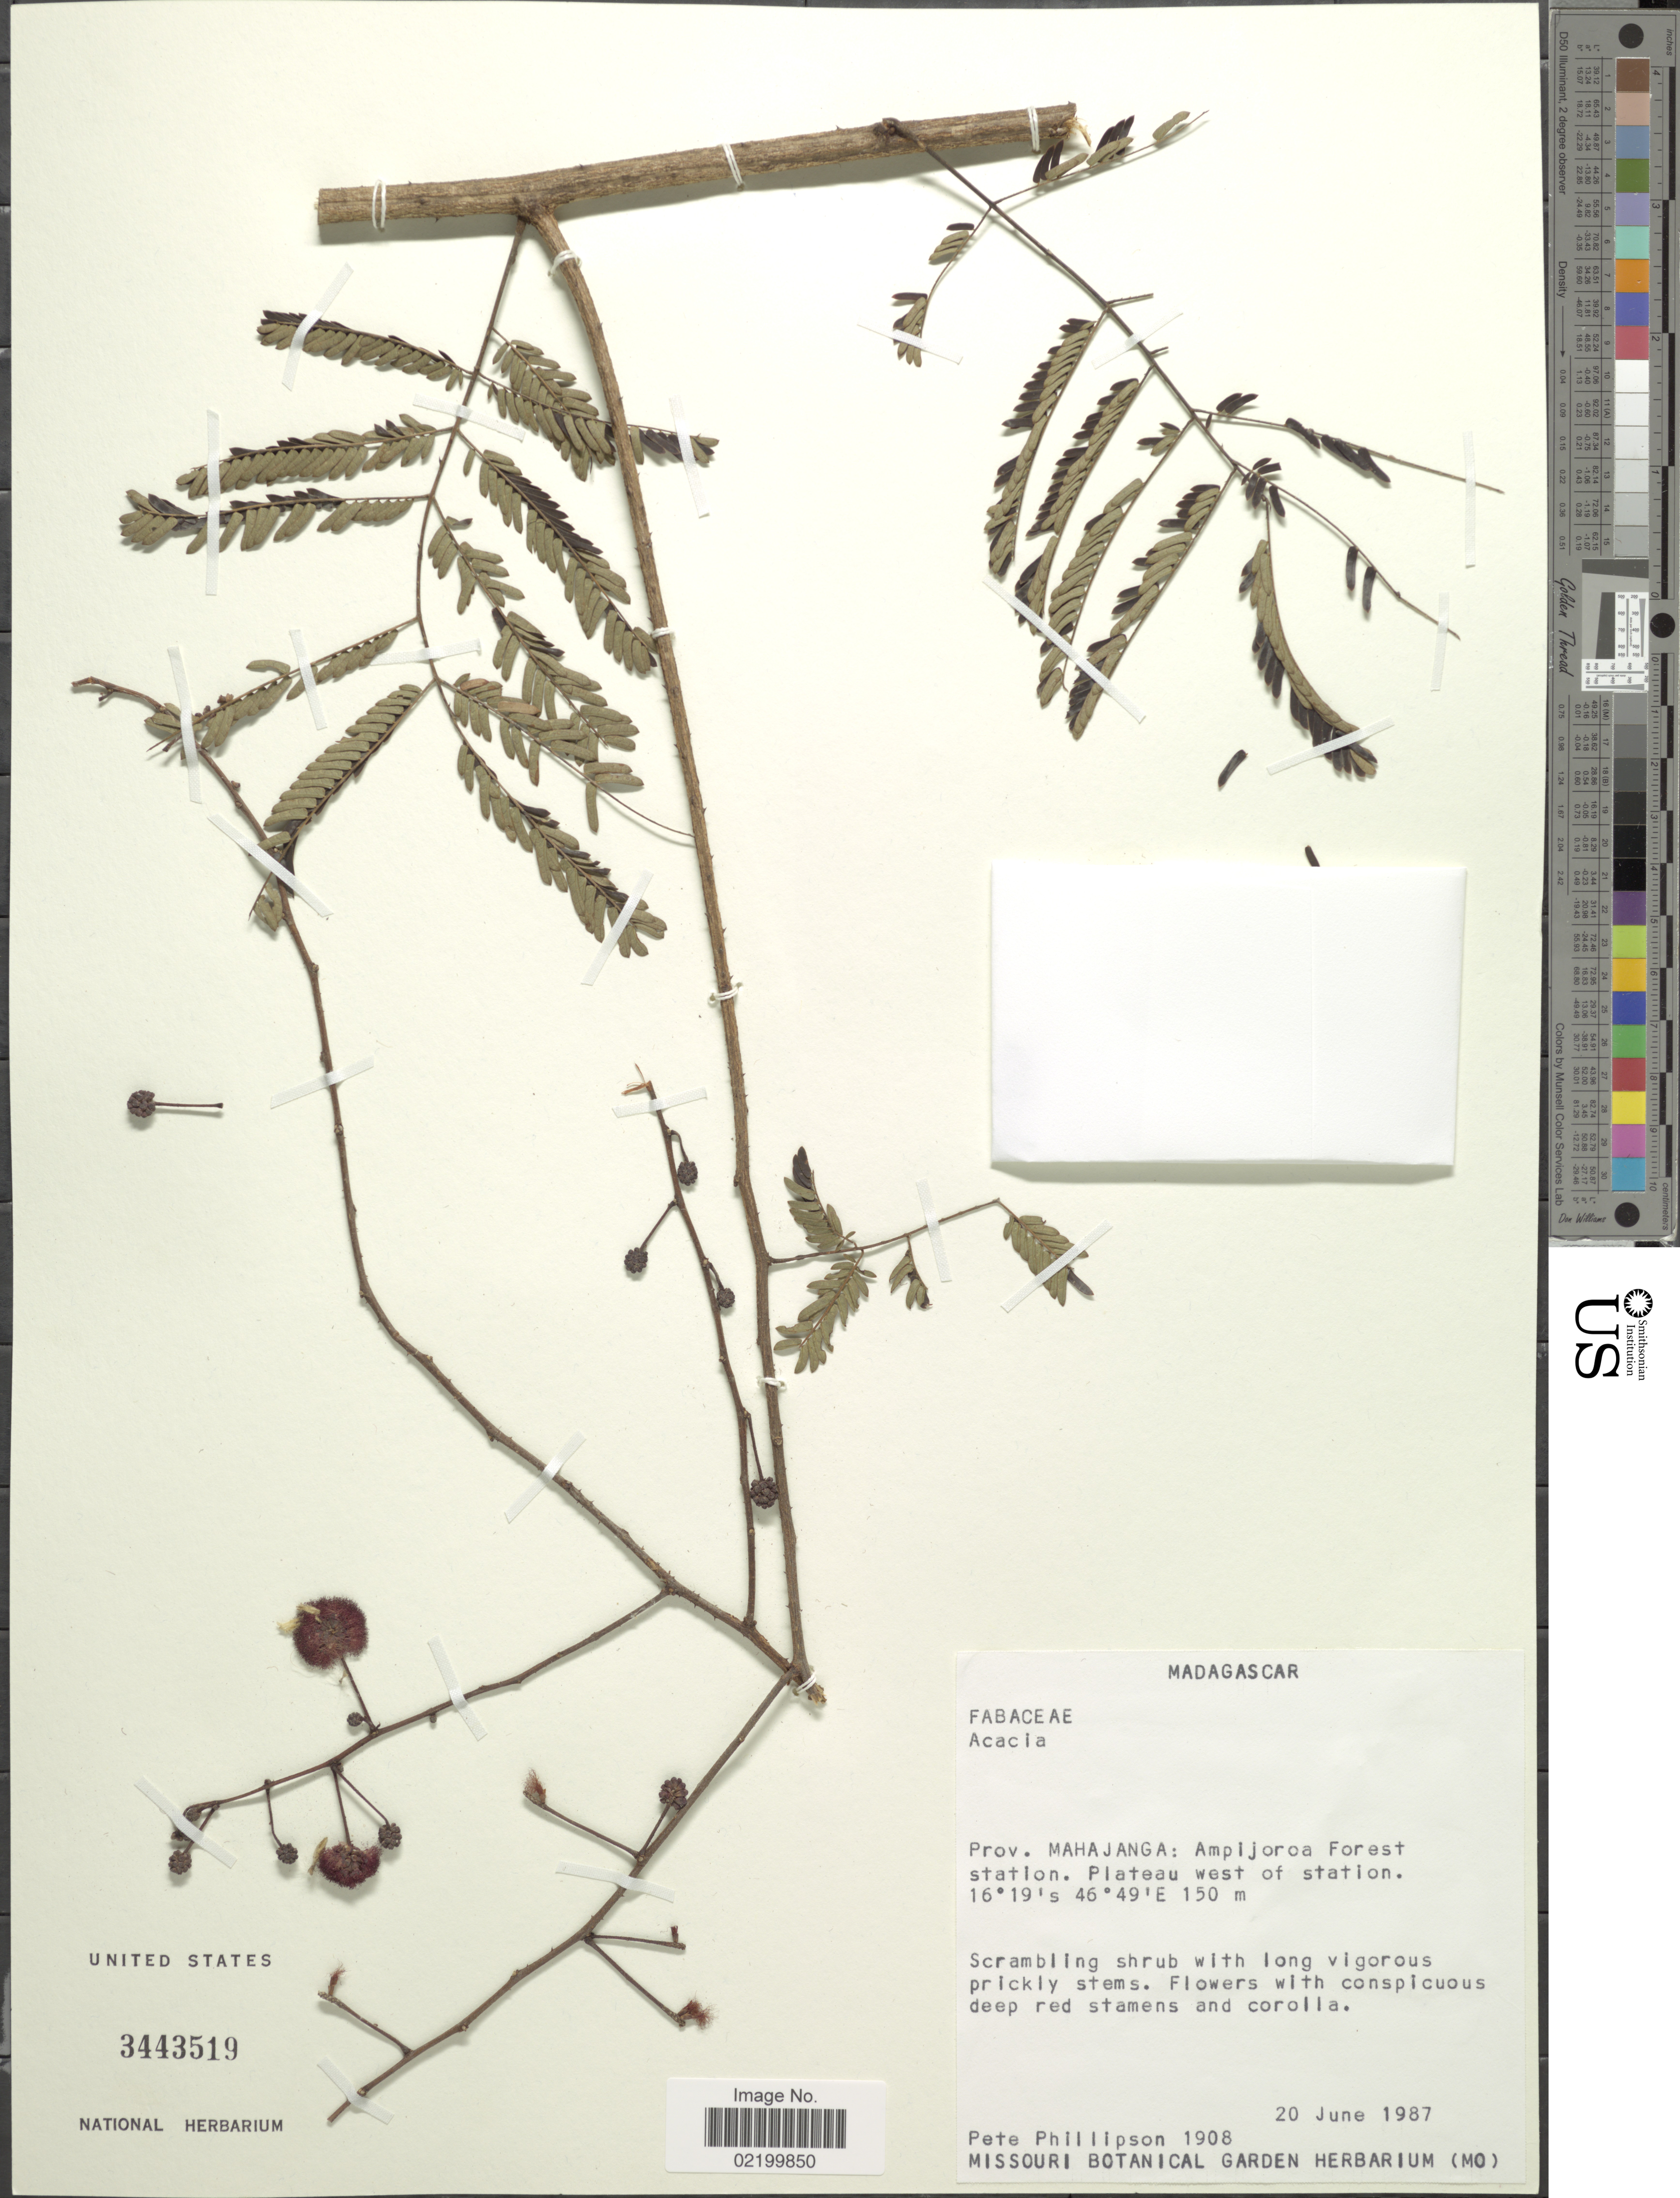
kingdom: Plantae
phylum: Tracheophyta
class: Magnoliopsida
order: Fabales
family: Fabaceae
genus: Senegalia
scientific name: Senegalia polhillii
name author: (Villiers & Du Puy) Boatwr.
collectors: P. B. Phillipson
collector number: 1908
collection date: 1987-06-20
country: Madagascar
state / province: Boeny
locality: Prov. Mahajanga: Ampijoroa Forest station.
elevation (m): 150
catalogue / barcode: US 3443519